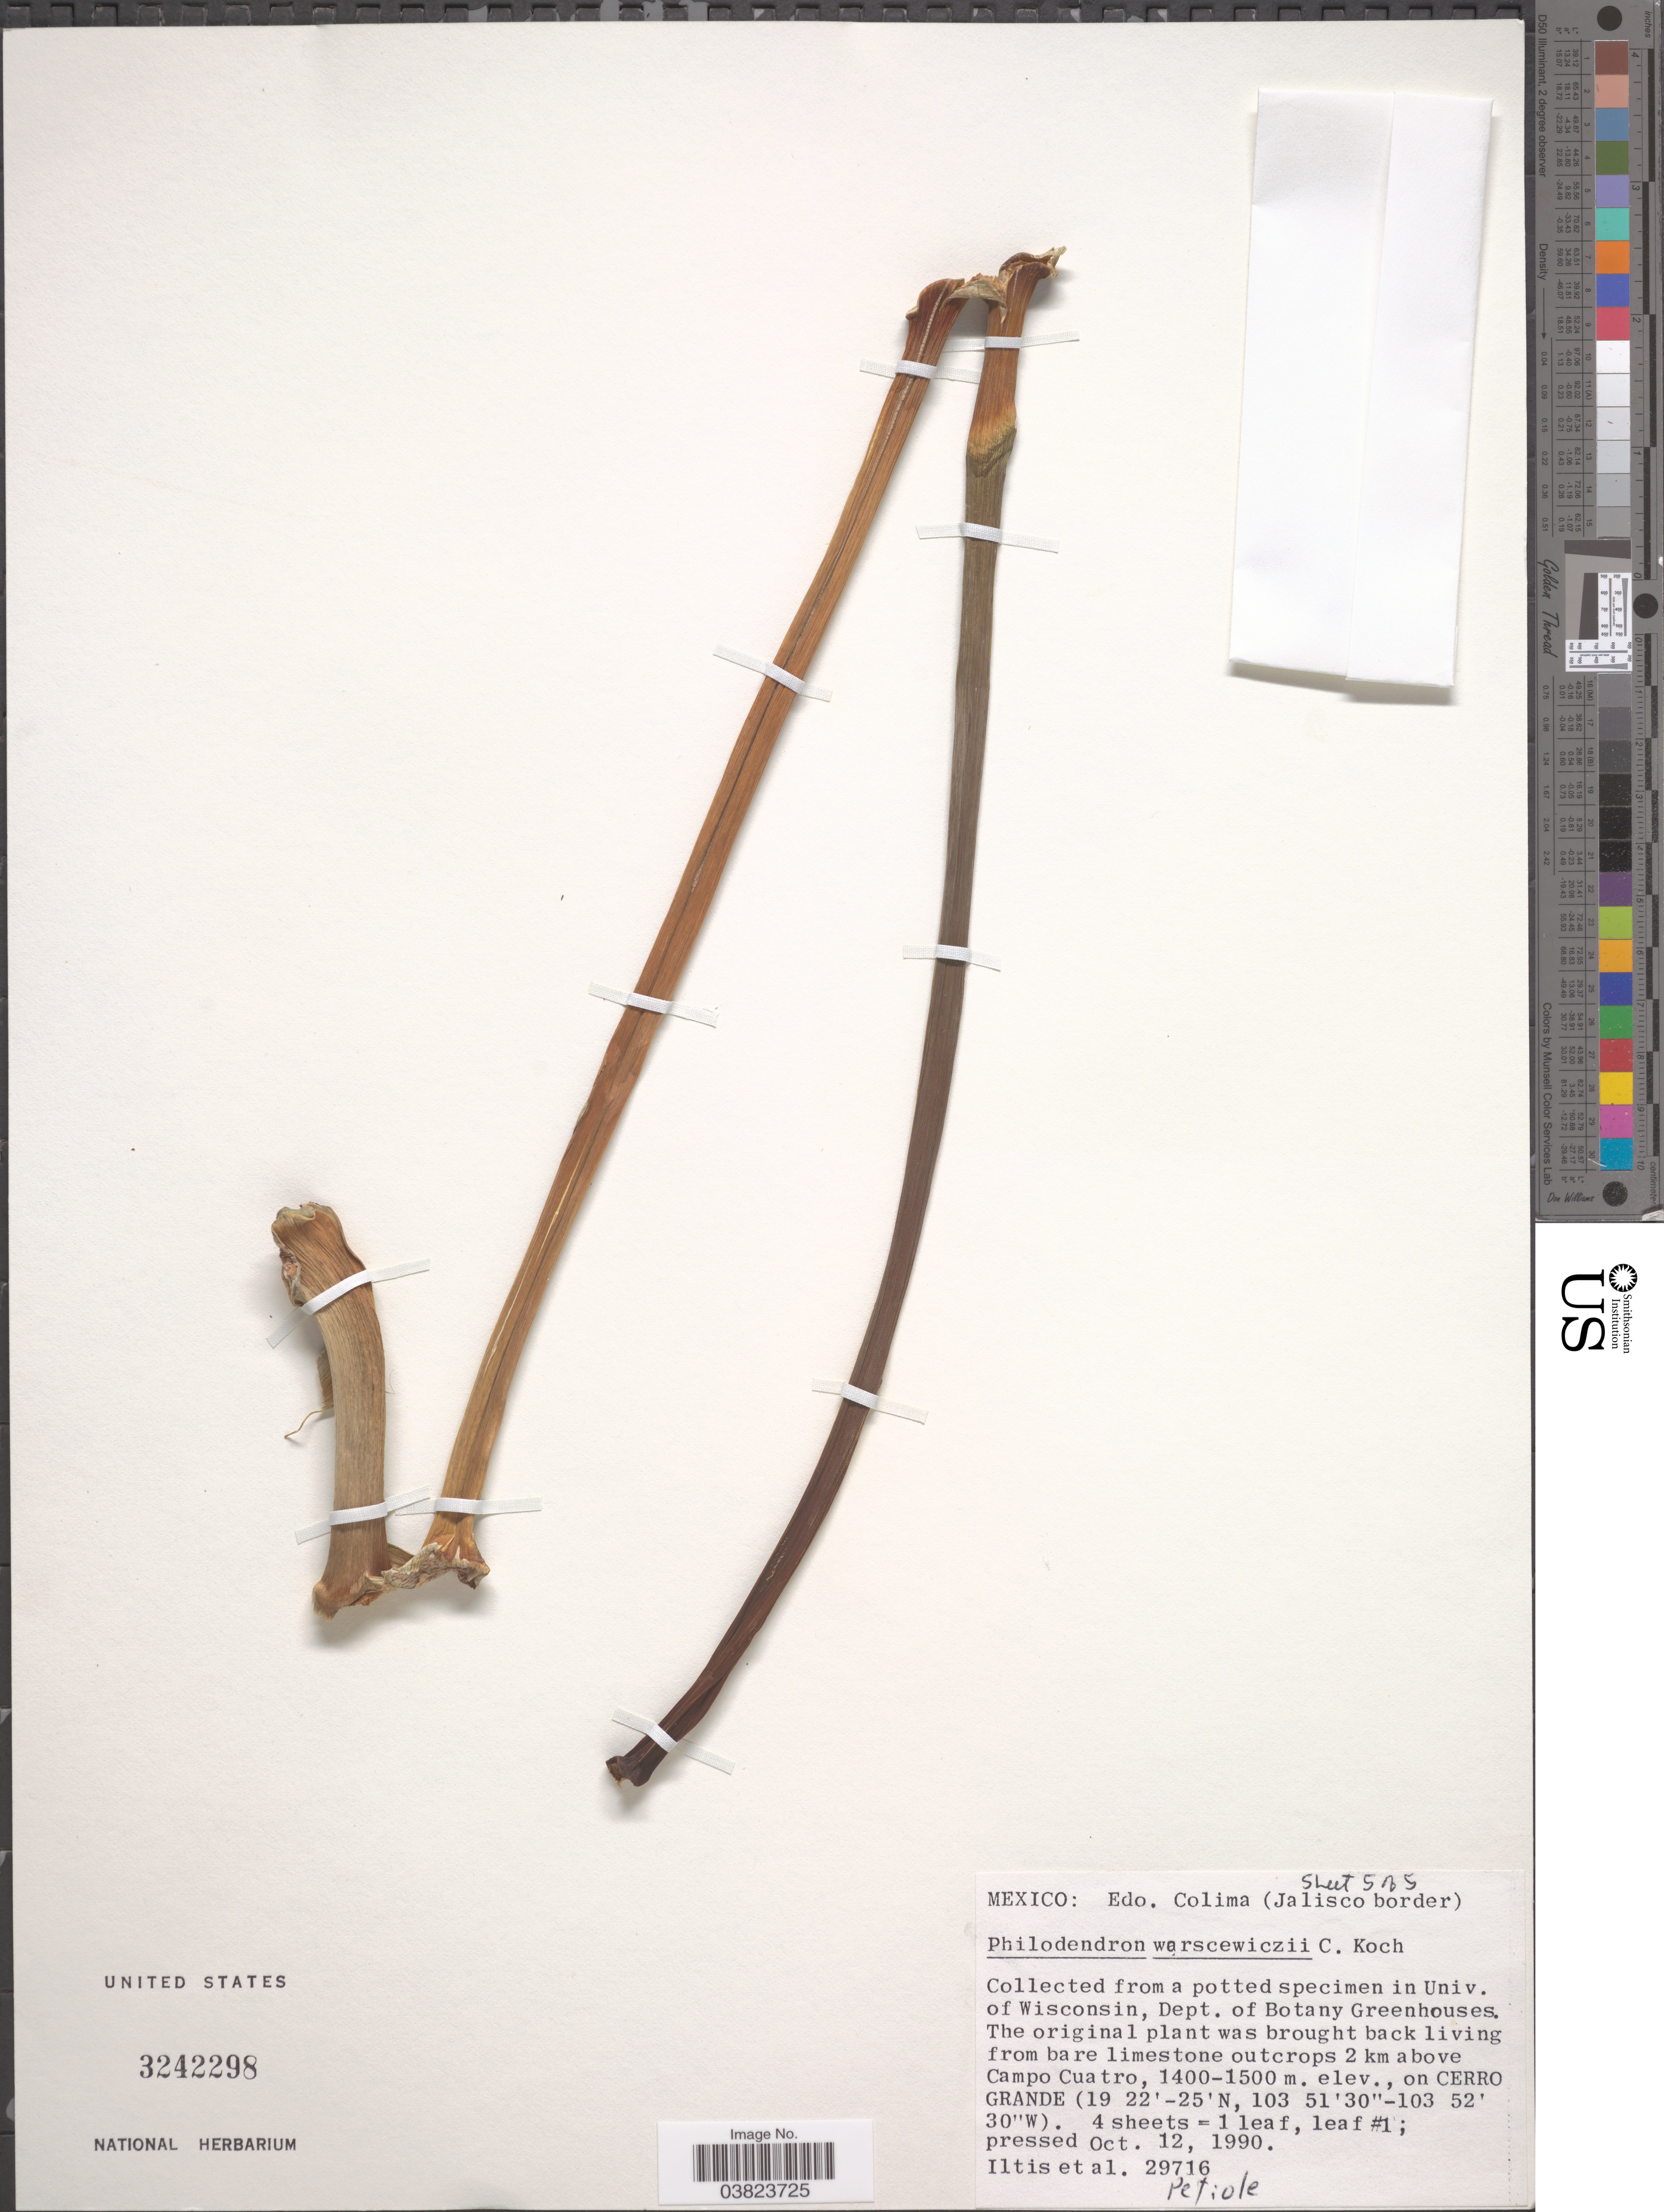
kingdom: Plantae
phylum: Tracheophyta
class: Liliopsida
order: Alismatales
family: Araceae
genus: Philodendron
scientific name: Philodendron warszewiczii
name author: K. Koch & C.D. Bouché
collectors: -- Iltis & et al.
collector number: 29716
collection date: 1990-10-12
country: United States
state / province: Wisconsin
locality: A potted specimen in Univ. of Wisconsin, Dept. of Botany Greenhouses.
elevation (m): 1400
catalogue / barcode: US 3242298